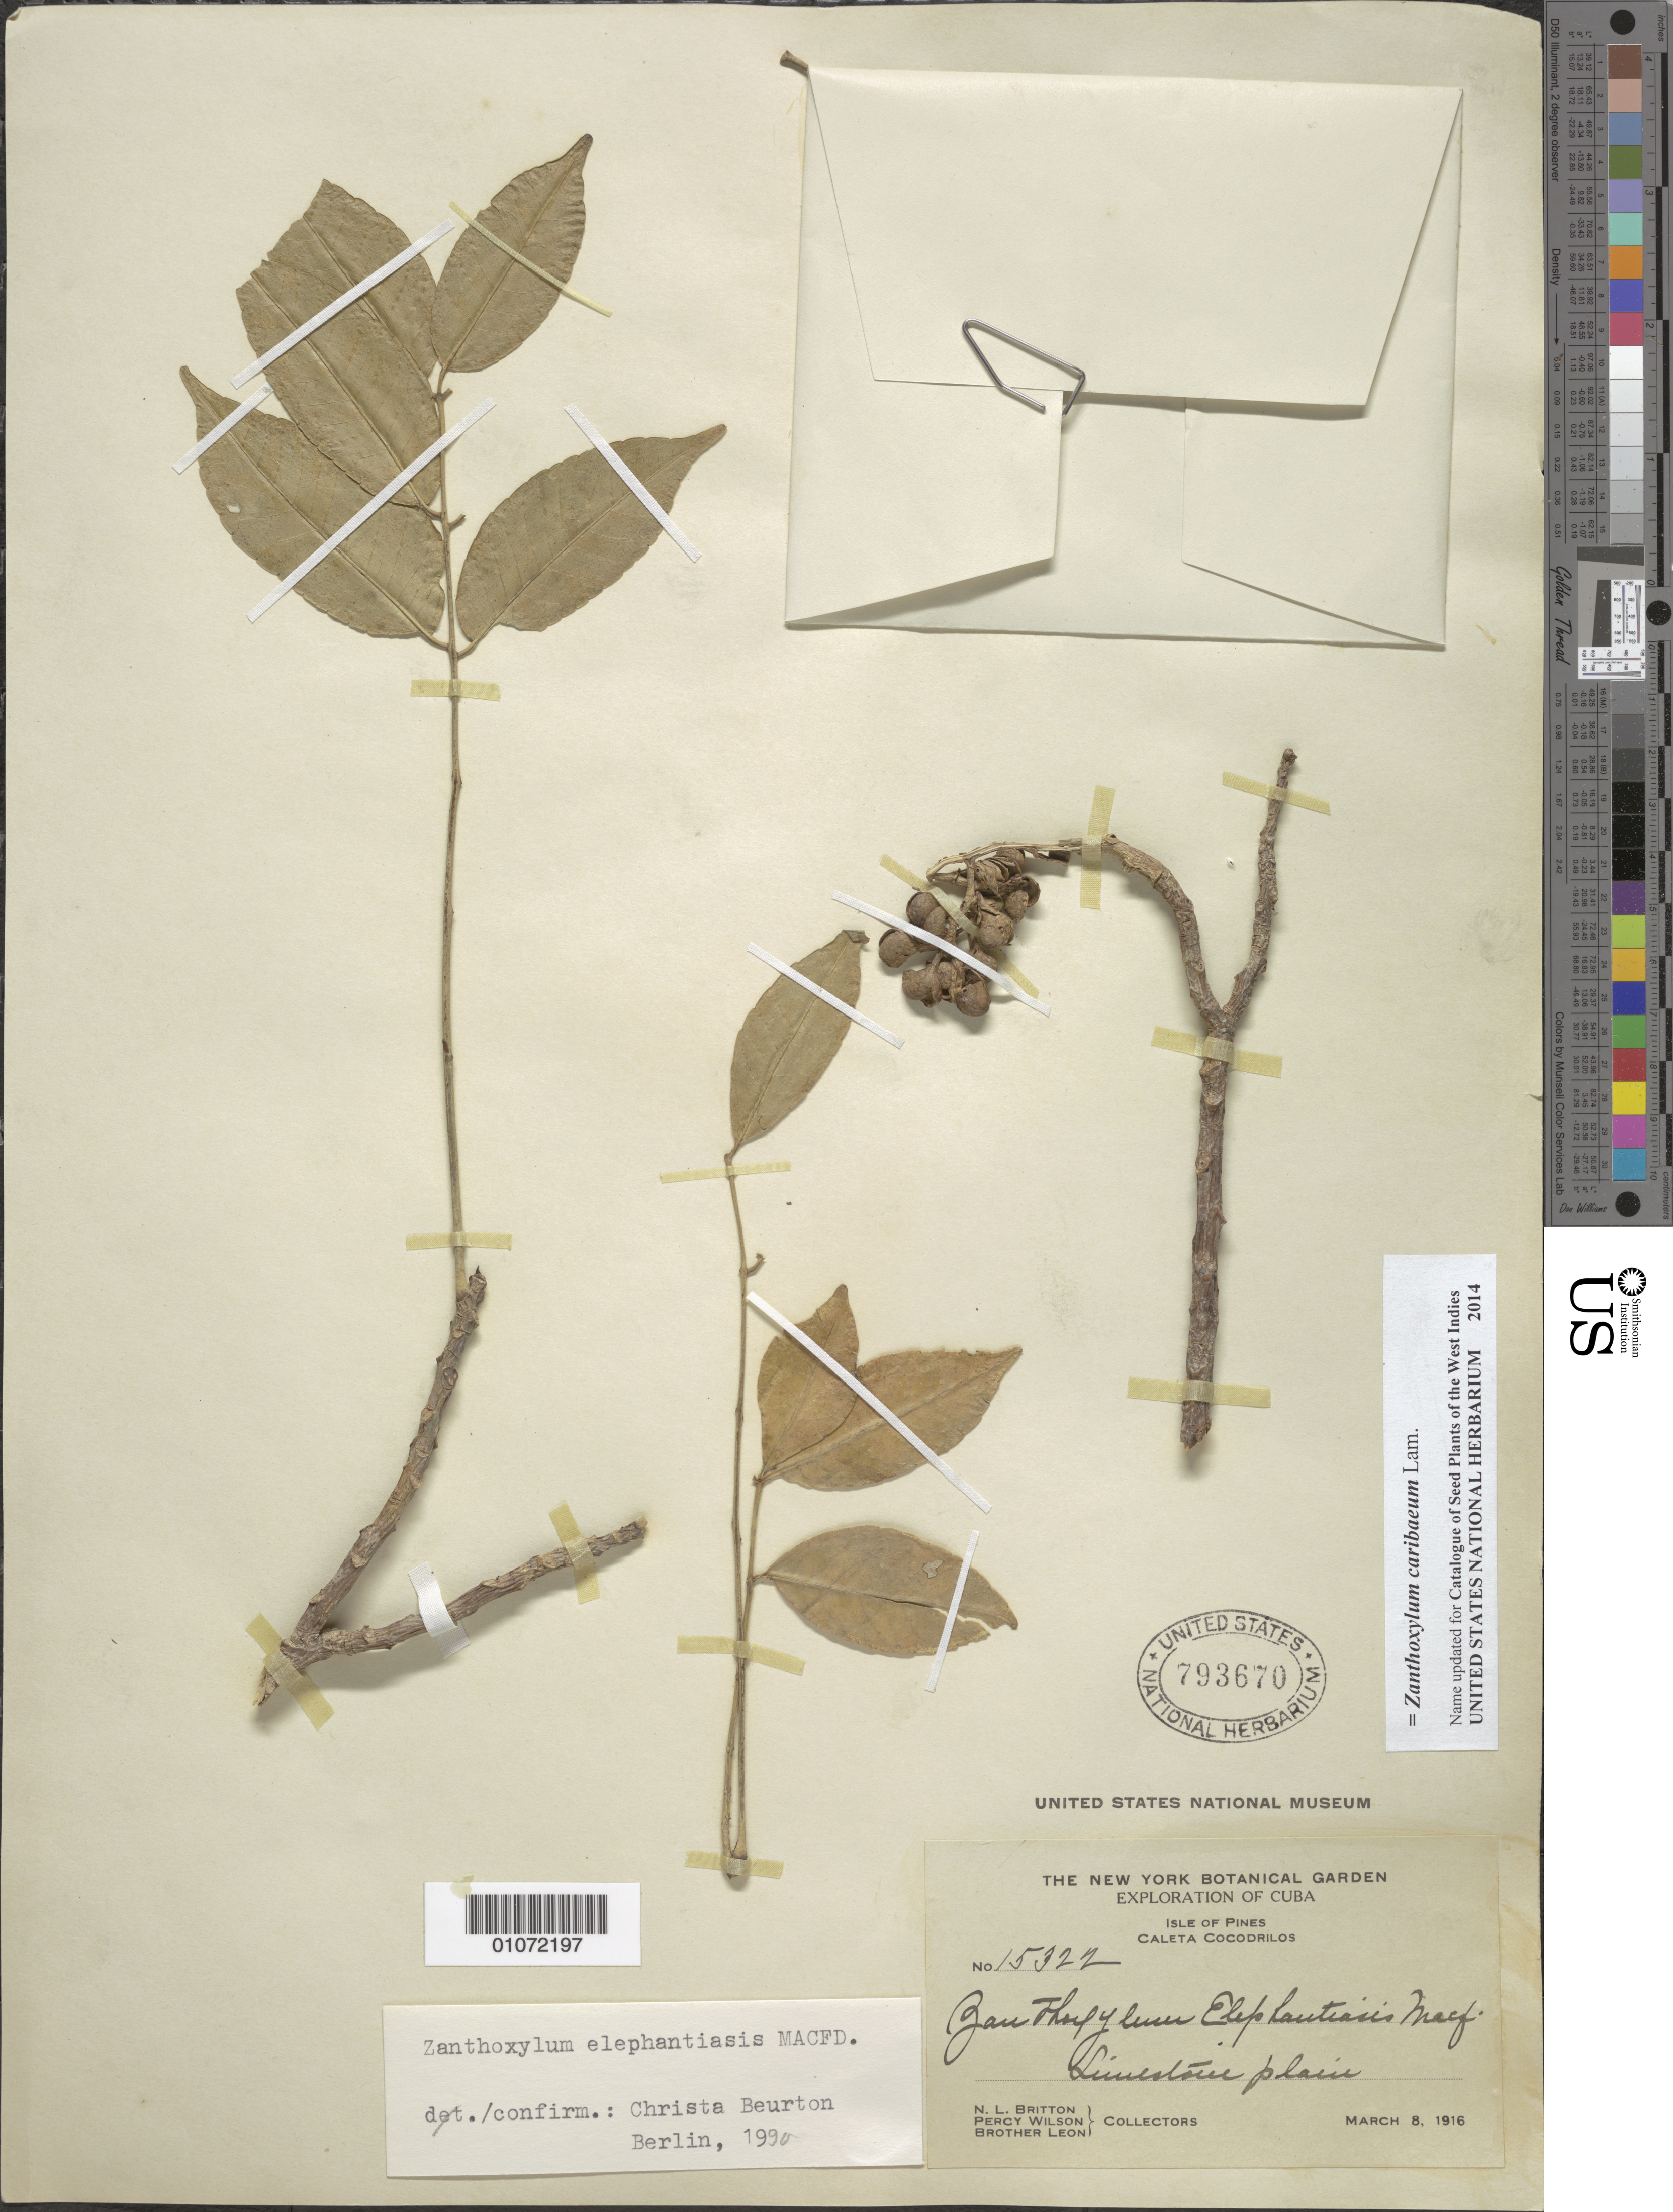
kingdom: Plantae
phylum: Tracheophyta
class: Magnoliopsida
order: Sapindales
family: Rutaceae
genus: Zanthoxylum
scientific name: Zanthoxylum caribaeum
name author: Lam.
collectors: P. Wilson & Bro. León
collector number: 15322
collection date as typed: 08 Mar 1916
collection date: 1916-03-08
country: Cuba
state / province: Isla de La Juventud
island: Isla de la Juventud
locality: Isle of Pines, Caleta Cocodrilos Limestone plane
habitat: Limestone plain.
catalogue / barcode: US 793670